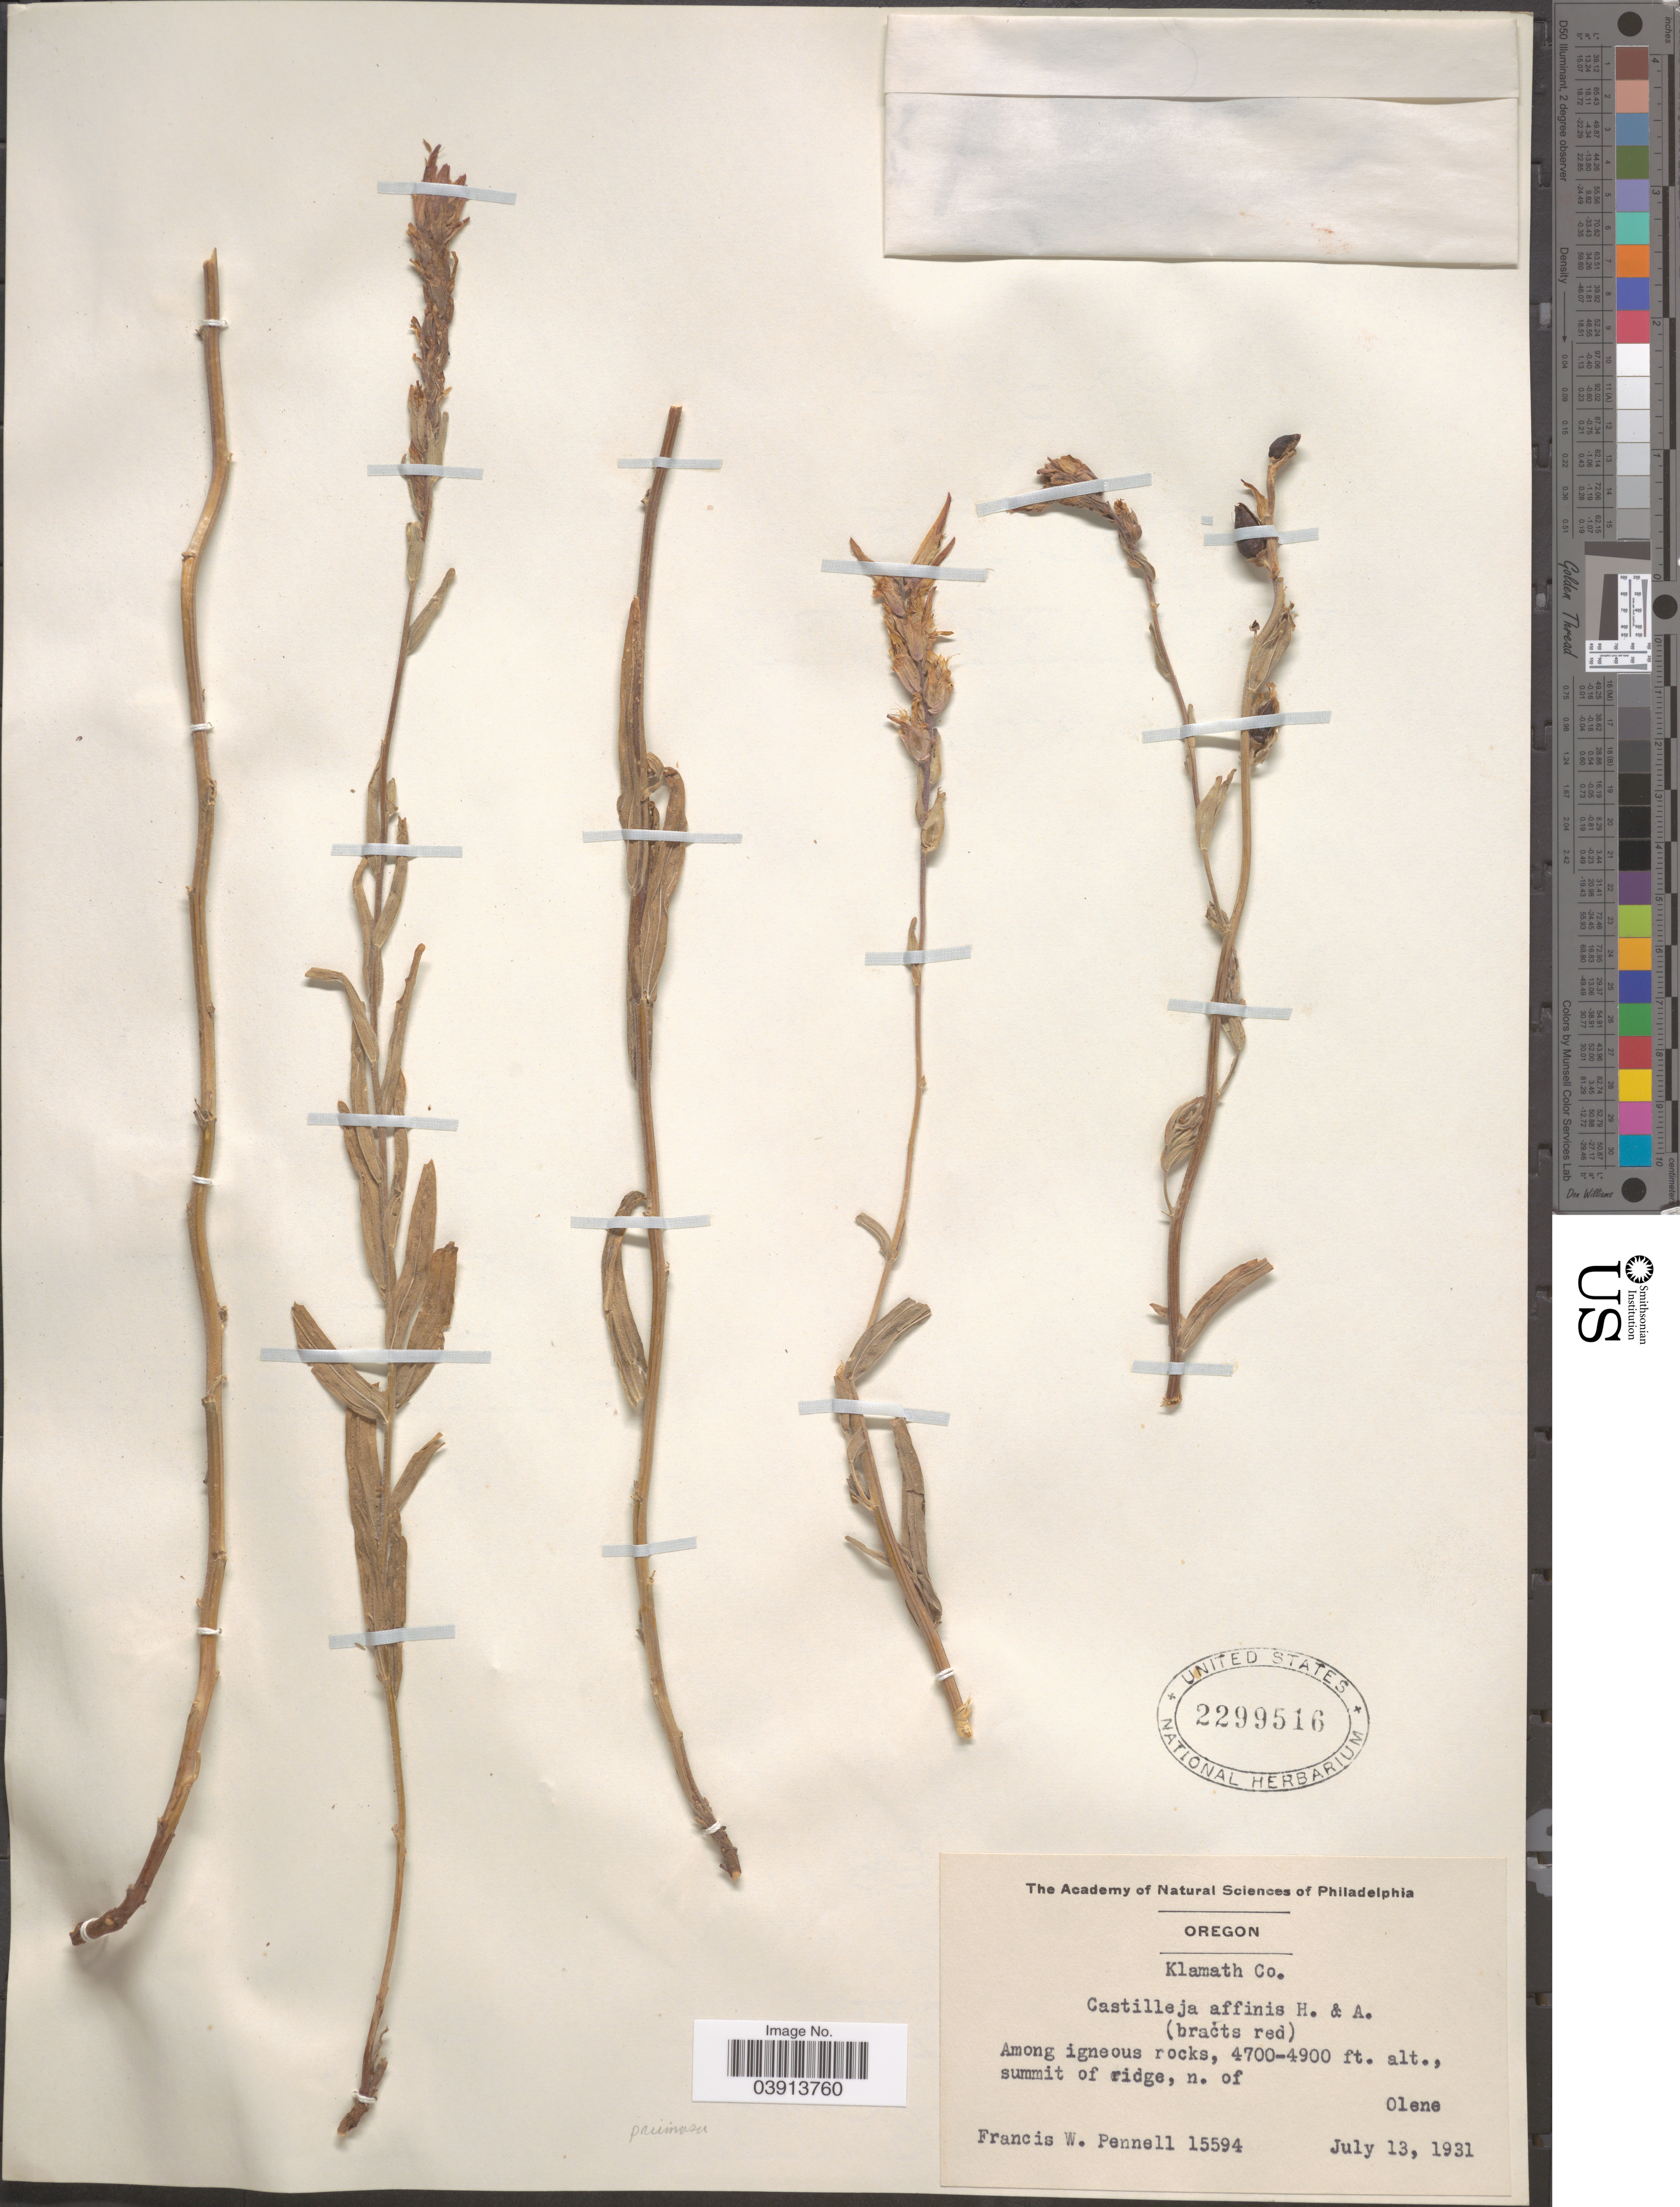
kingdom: Plantae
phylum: Tracheophyta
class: Magnoliopsida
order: Lamiales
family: Orobanchaceae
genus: Castilleja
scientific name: Castilleja pruinosa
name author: Fernald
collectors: F. W. Pennell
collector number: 15594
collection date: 1931-07-13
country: United States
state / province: Oregon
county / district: Klamath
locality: Klamath Co. Summit of ridge, n. of Olene.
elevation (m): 1433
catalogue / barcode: US 2299516